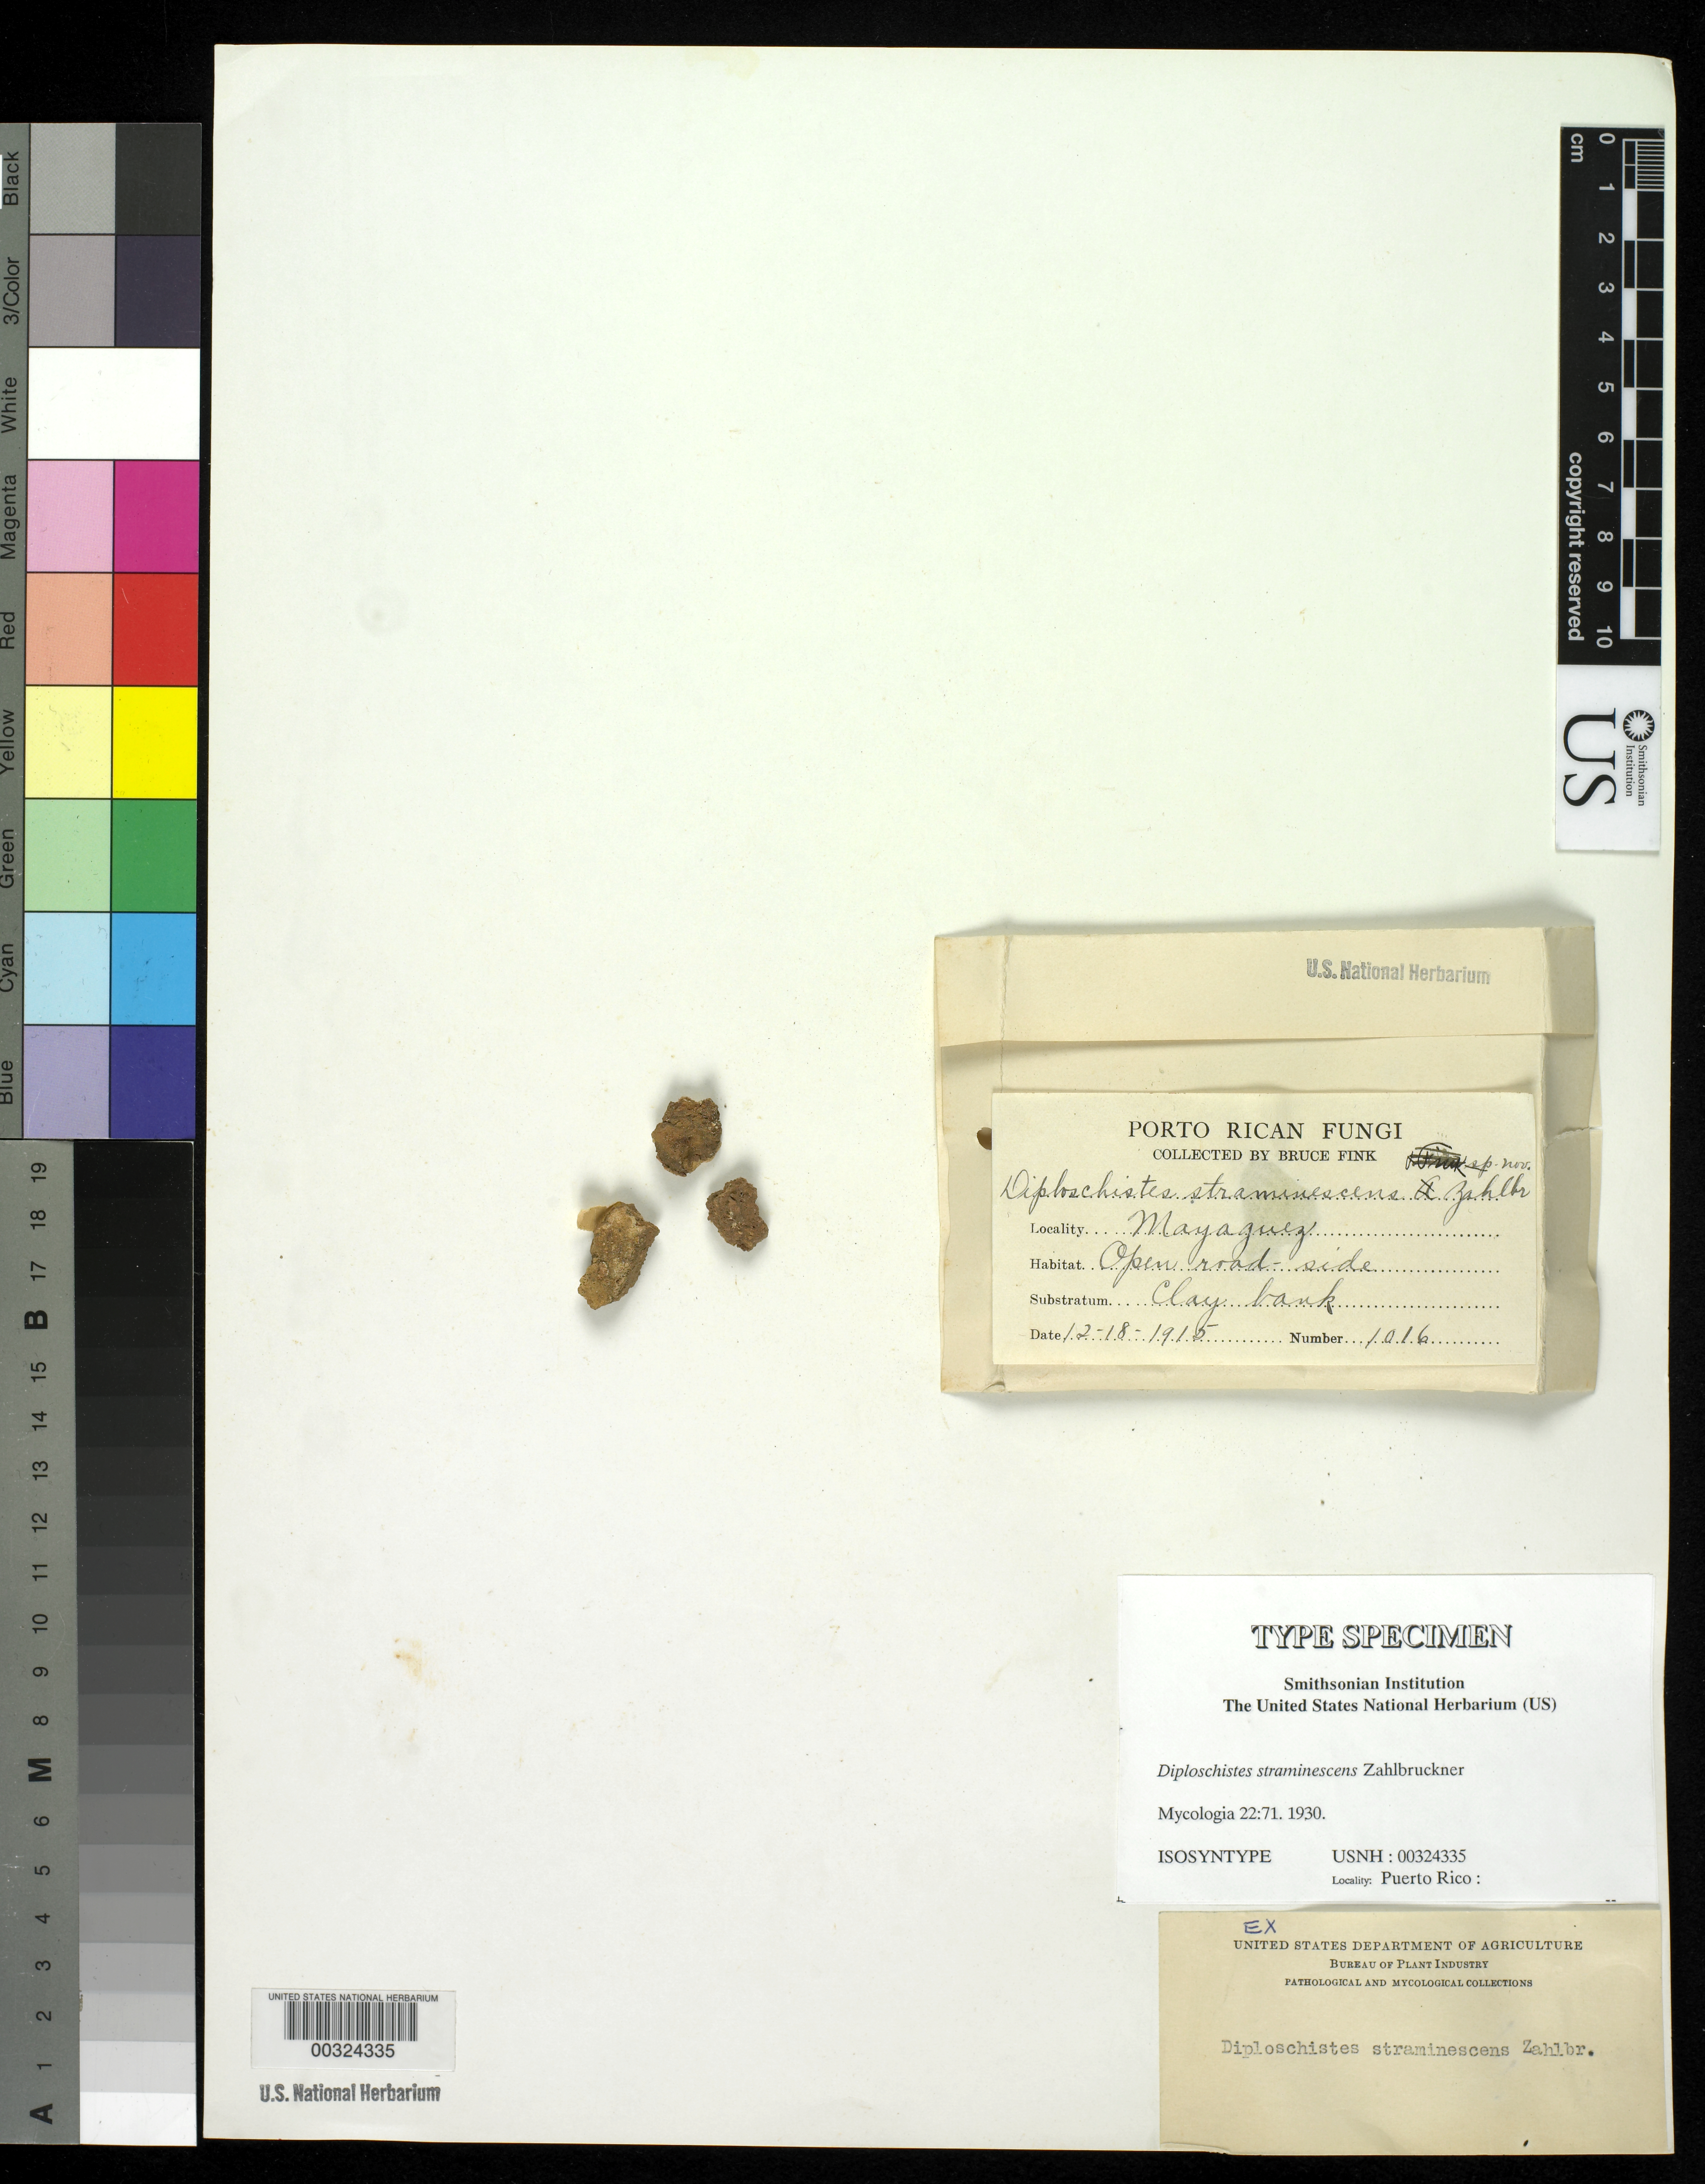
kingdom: Fungi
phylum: Ascomycota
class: Lecanoromycetes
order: Ostropales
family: Graphidaceae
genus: Diploschistes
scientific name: Diploschistes straminescens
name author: Zahlbr.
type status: Isosyntype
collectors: B. Fink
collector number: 1016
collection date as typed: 18 Dec 1915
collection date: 1915-12-18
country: Puerto Rico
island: Greater Antilles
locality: Mayaguez.